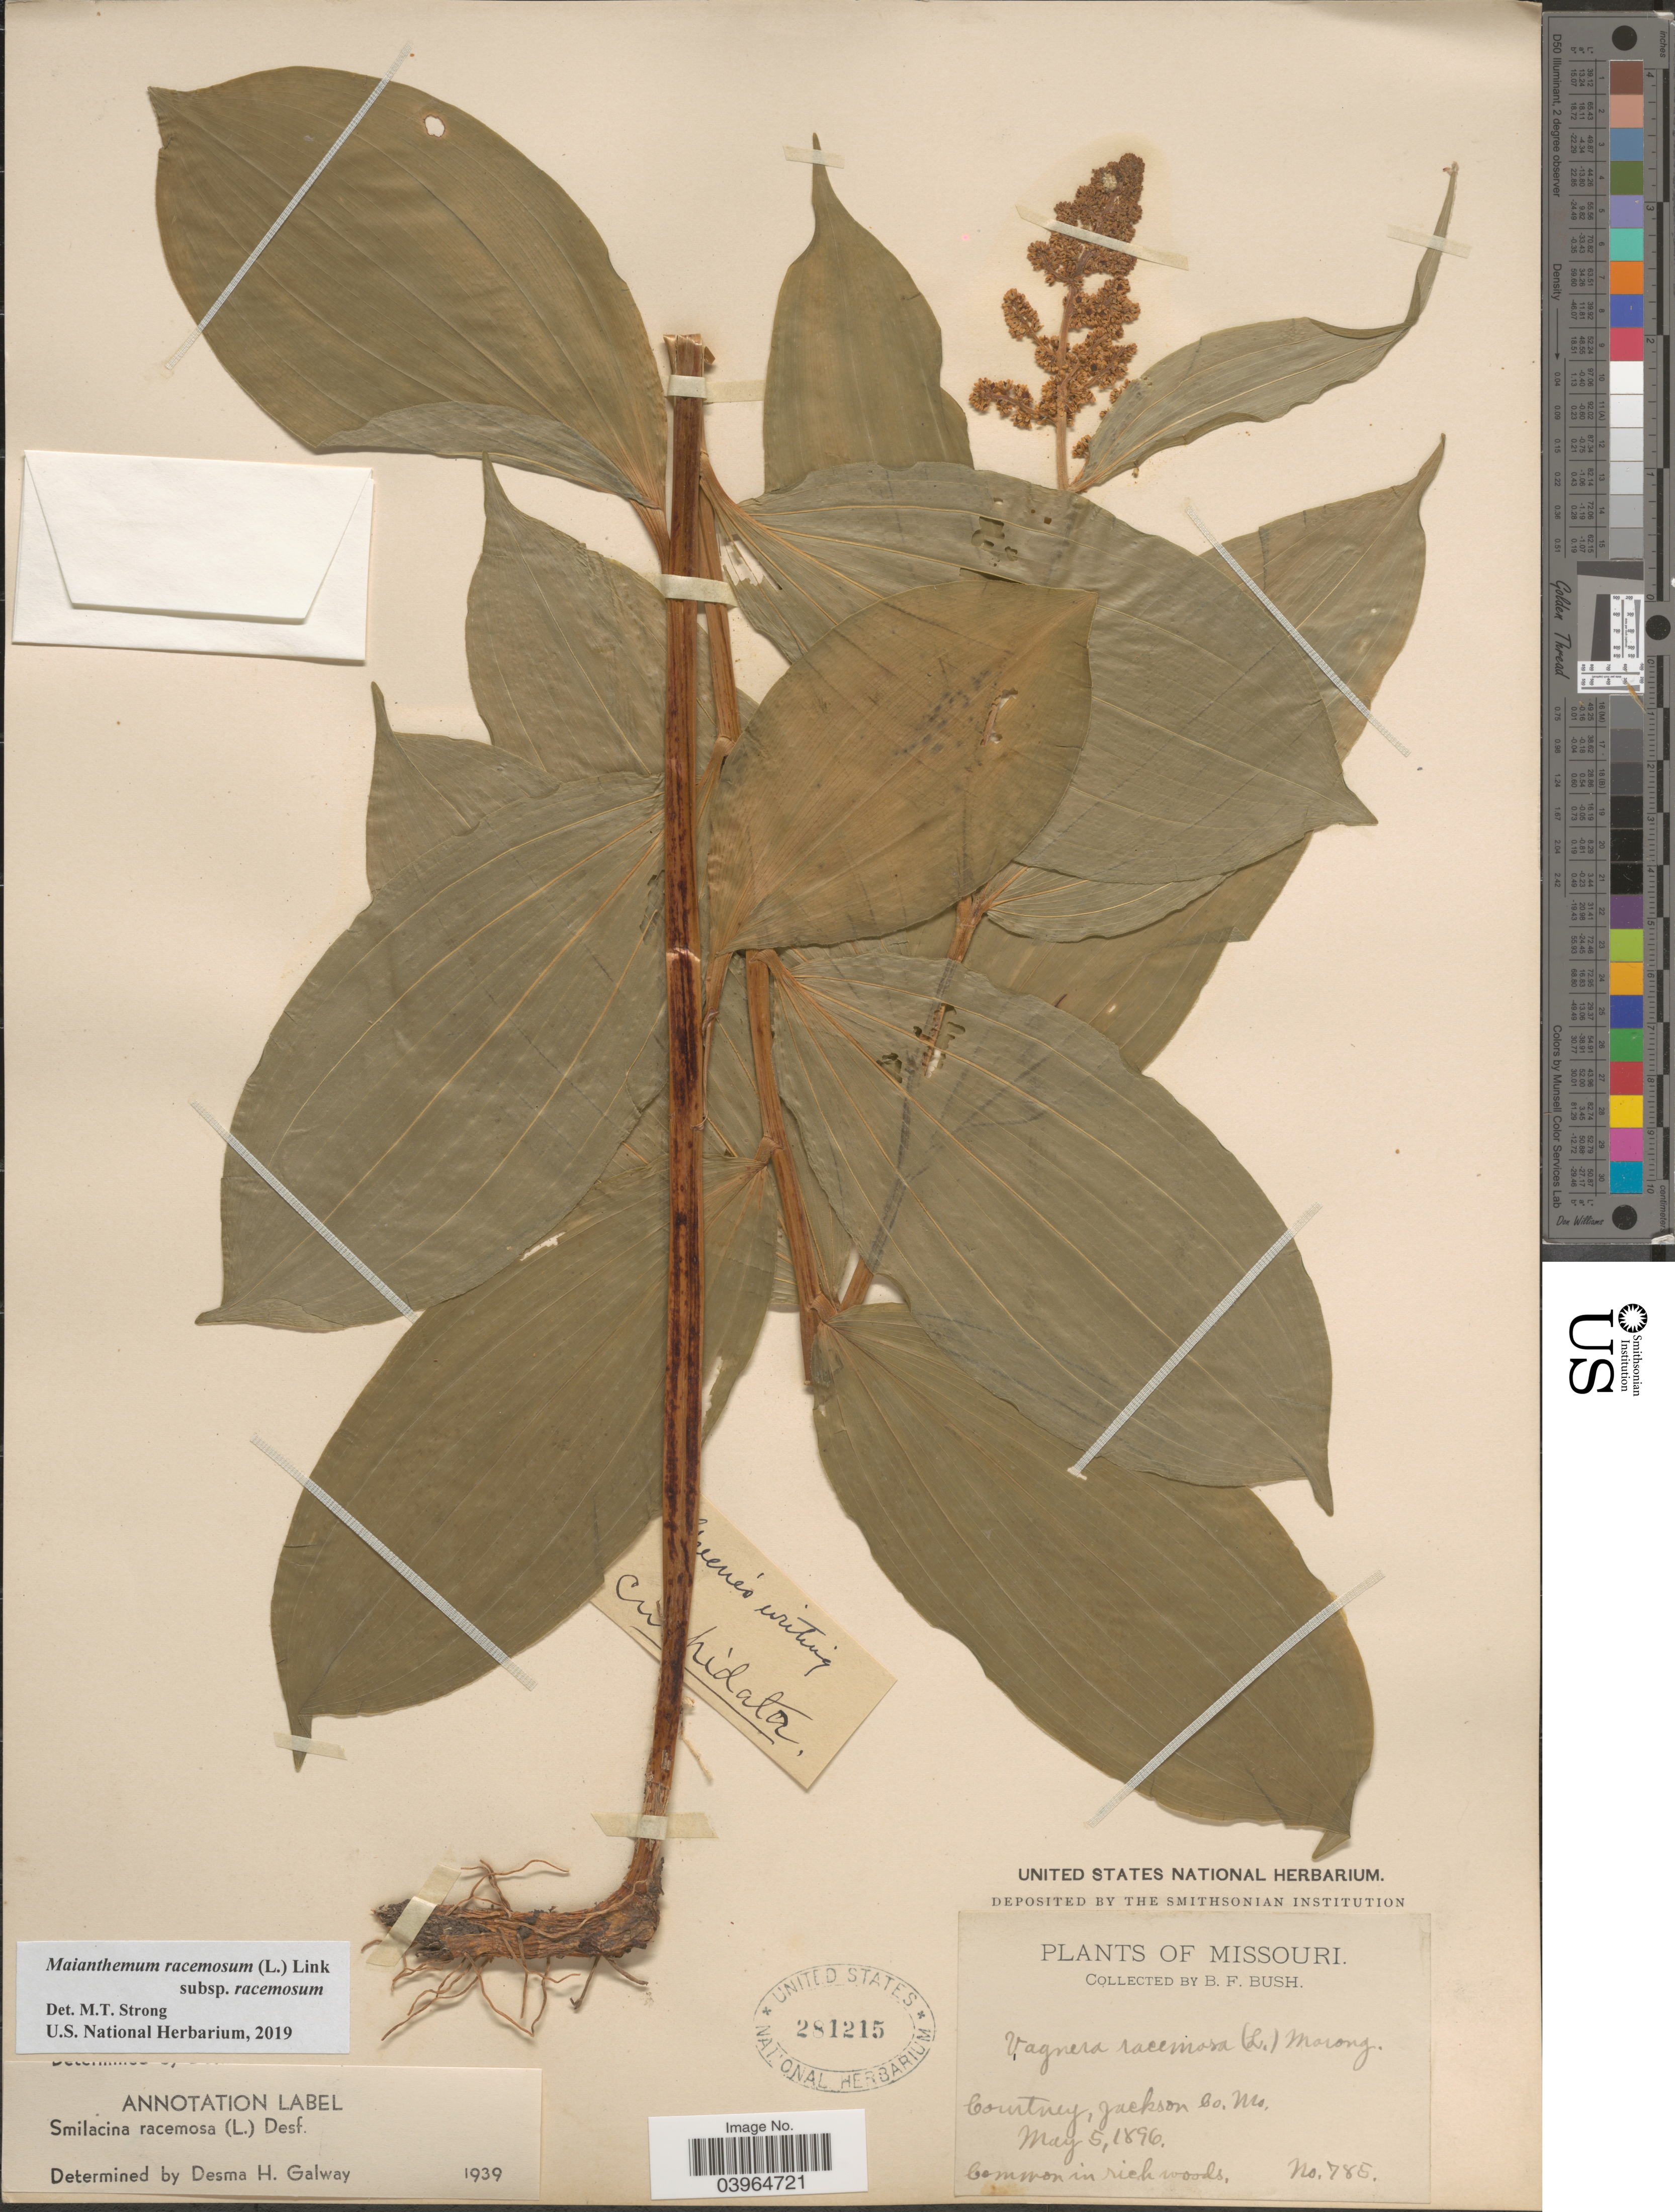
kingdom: Plantae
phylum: Tracheophyta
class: Liliopsida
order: Asparagales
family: Asparagaceae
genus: Maianthemum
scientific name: Maianthemum racemosum subsp. racemosum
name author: (L.) Link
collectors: B. F. Bush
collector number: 785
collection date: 1896-05-05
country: United States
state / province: Missouri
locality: Courtney, Jackson Co.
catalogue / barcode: US 281215